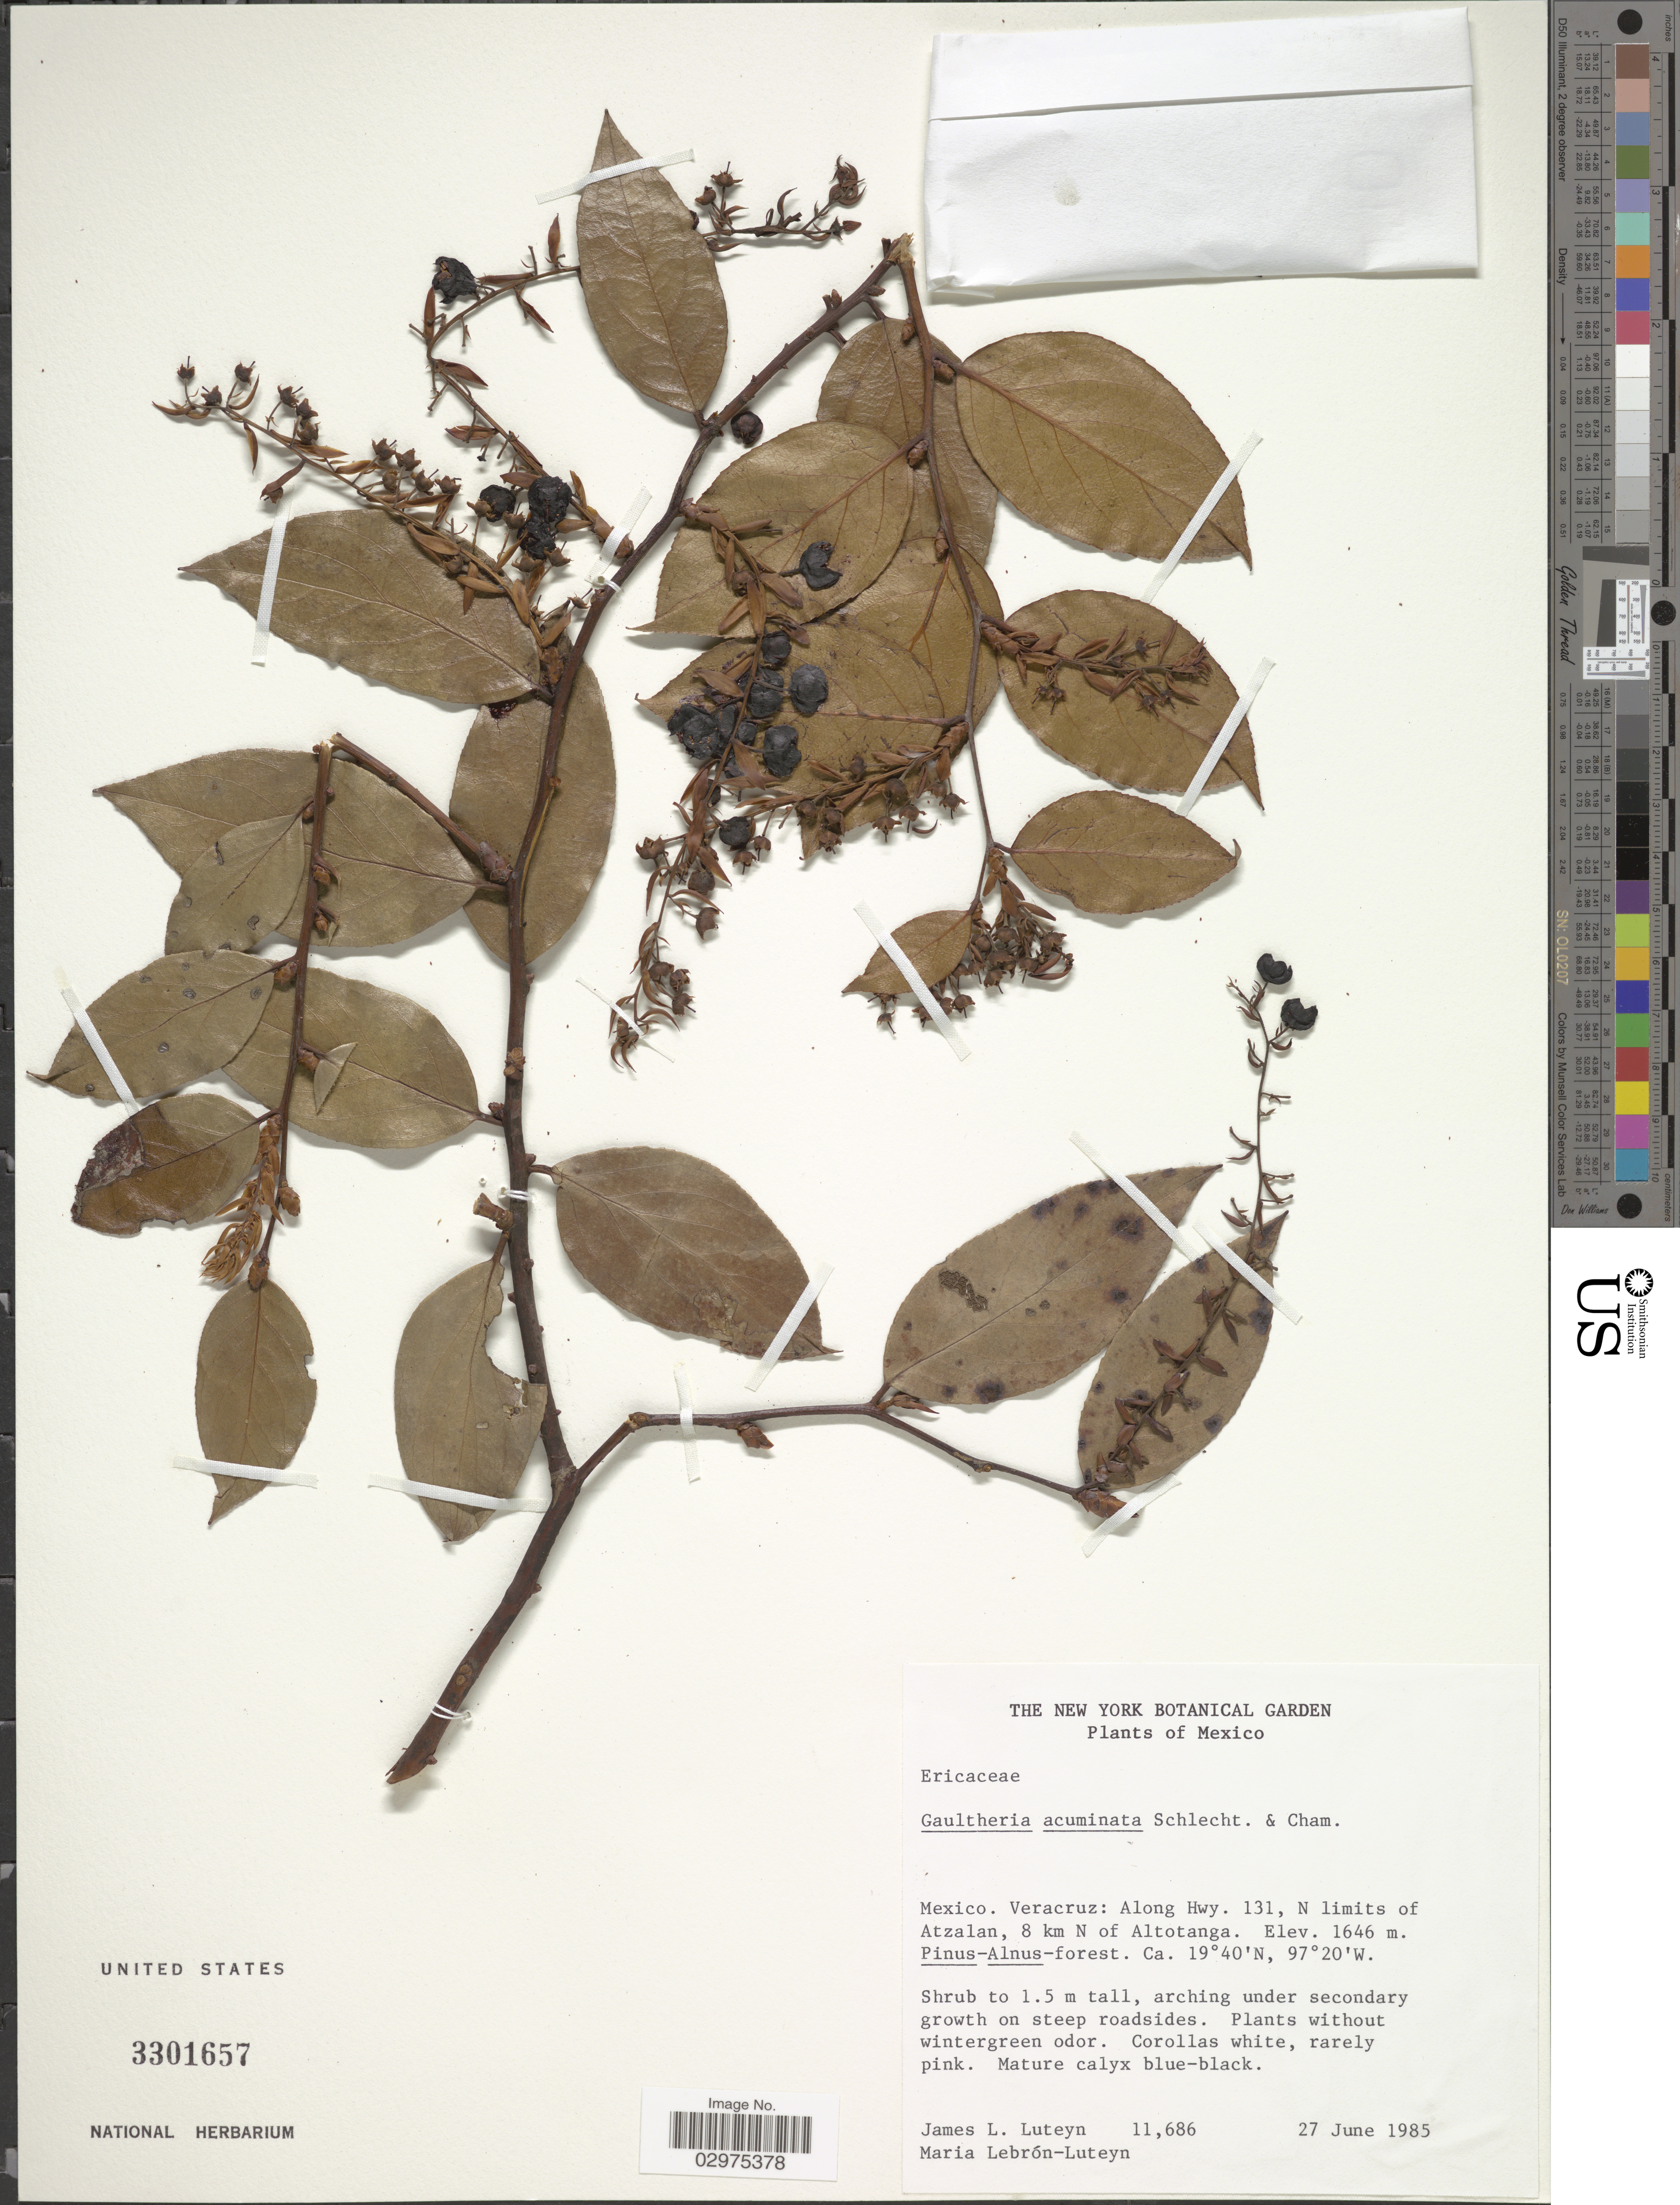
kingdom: Plantae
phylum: Tracheophyta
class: Magnoliopsida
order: Ericales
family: Ericaceae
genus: Gaultheria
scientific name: Gaultheria acuminata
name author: Schltdl. & Cham.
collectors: J. Luteyn & M. L. Lebrón-Luteyn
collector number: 11686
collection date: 1985-06-27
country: Mexico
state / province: Veracruz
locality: Veracruz: Along Hwy. 131, N limits of Atzalan, 8 km N of Altotanga.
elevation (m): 1646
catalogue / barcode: US 3301657